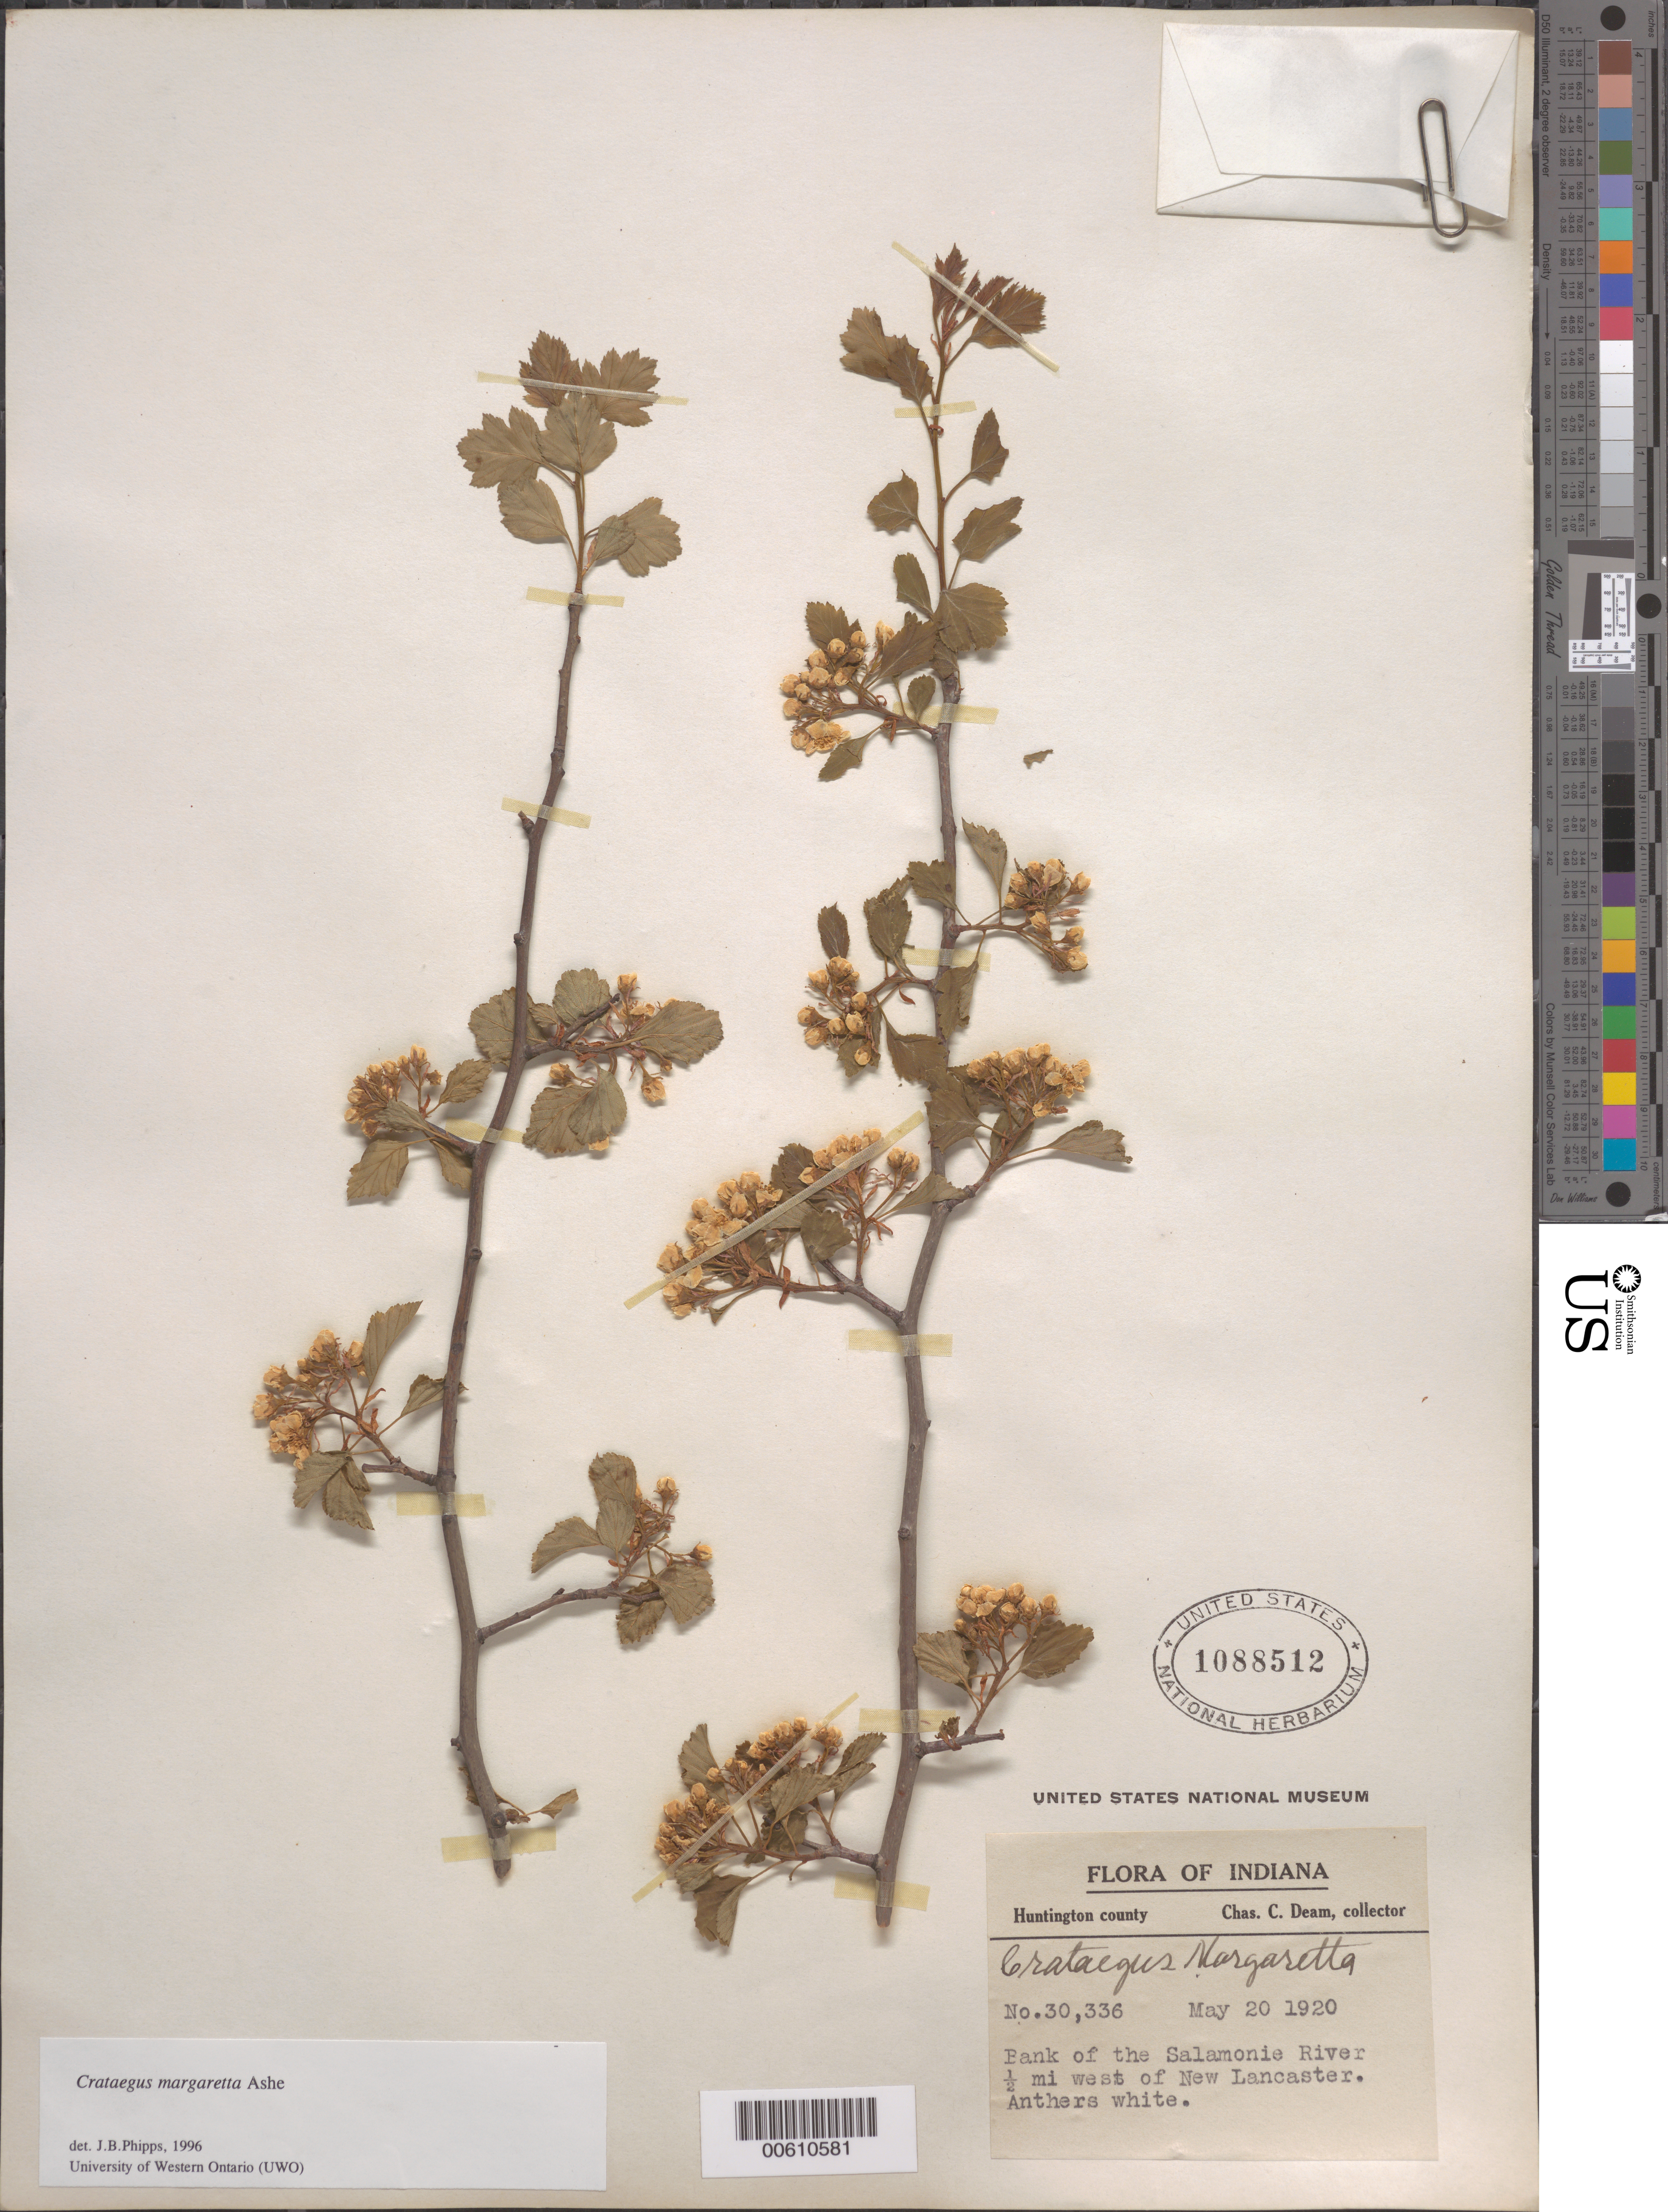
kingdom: Plantae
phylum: Tracheophyta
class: Magnoliopsida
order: Rosales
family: Rosaceae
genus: Crataegus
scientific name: Crataegus margarettae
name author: Ashe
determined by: Phipps, James B., (UWO), University of Western Ontario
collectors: C. C. Deam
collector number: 30336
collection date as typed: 20 May 1920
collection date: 1920-05-20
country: United States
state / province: Indiana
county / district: Huntington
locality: Bank of the Salamonie River 0.5 mi. W of New Lancaster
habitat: River bank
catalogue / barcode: US 1088512